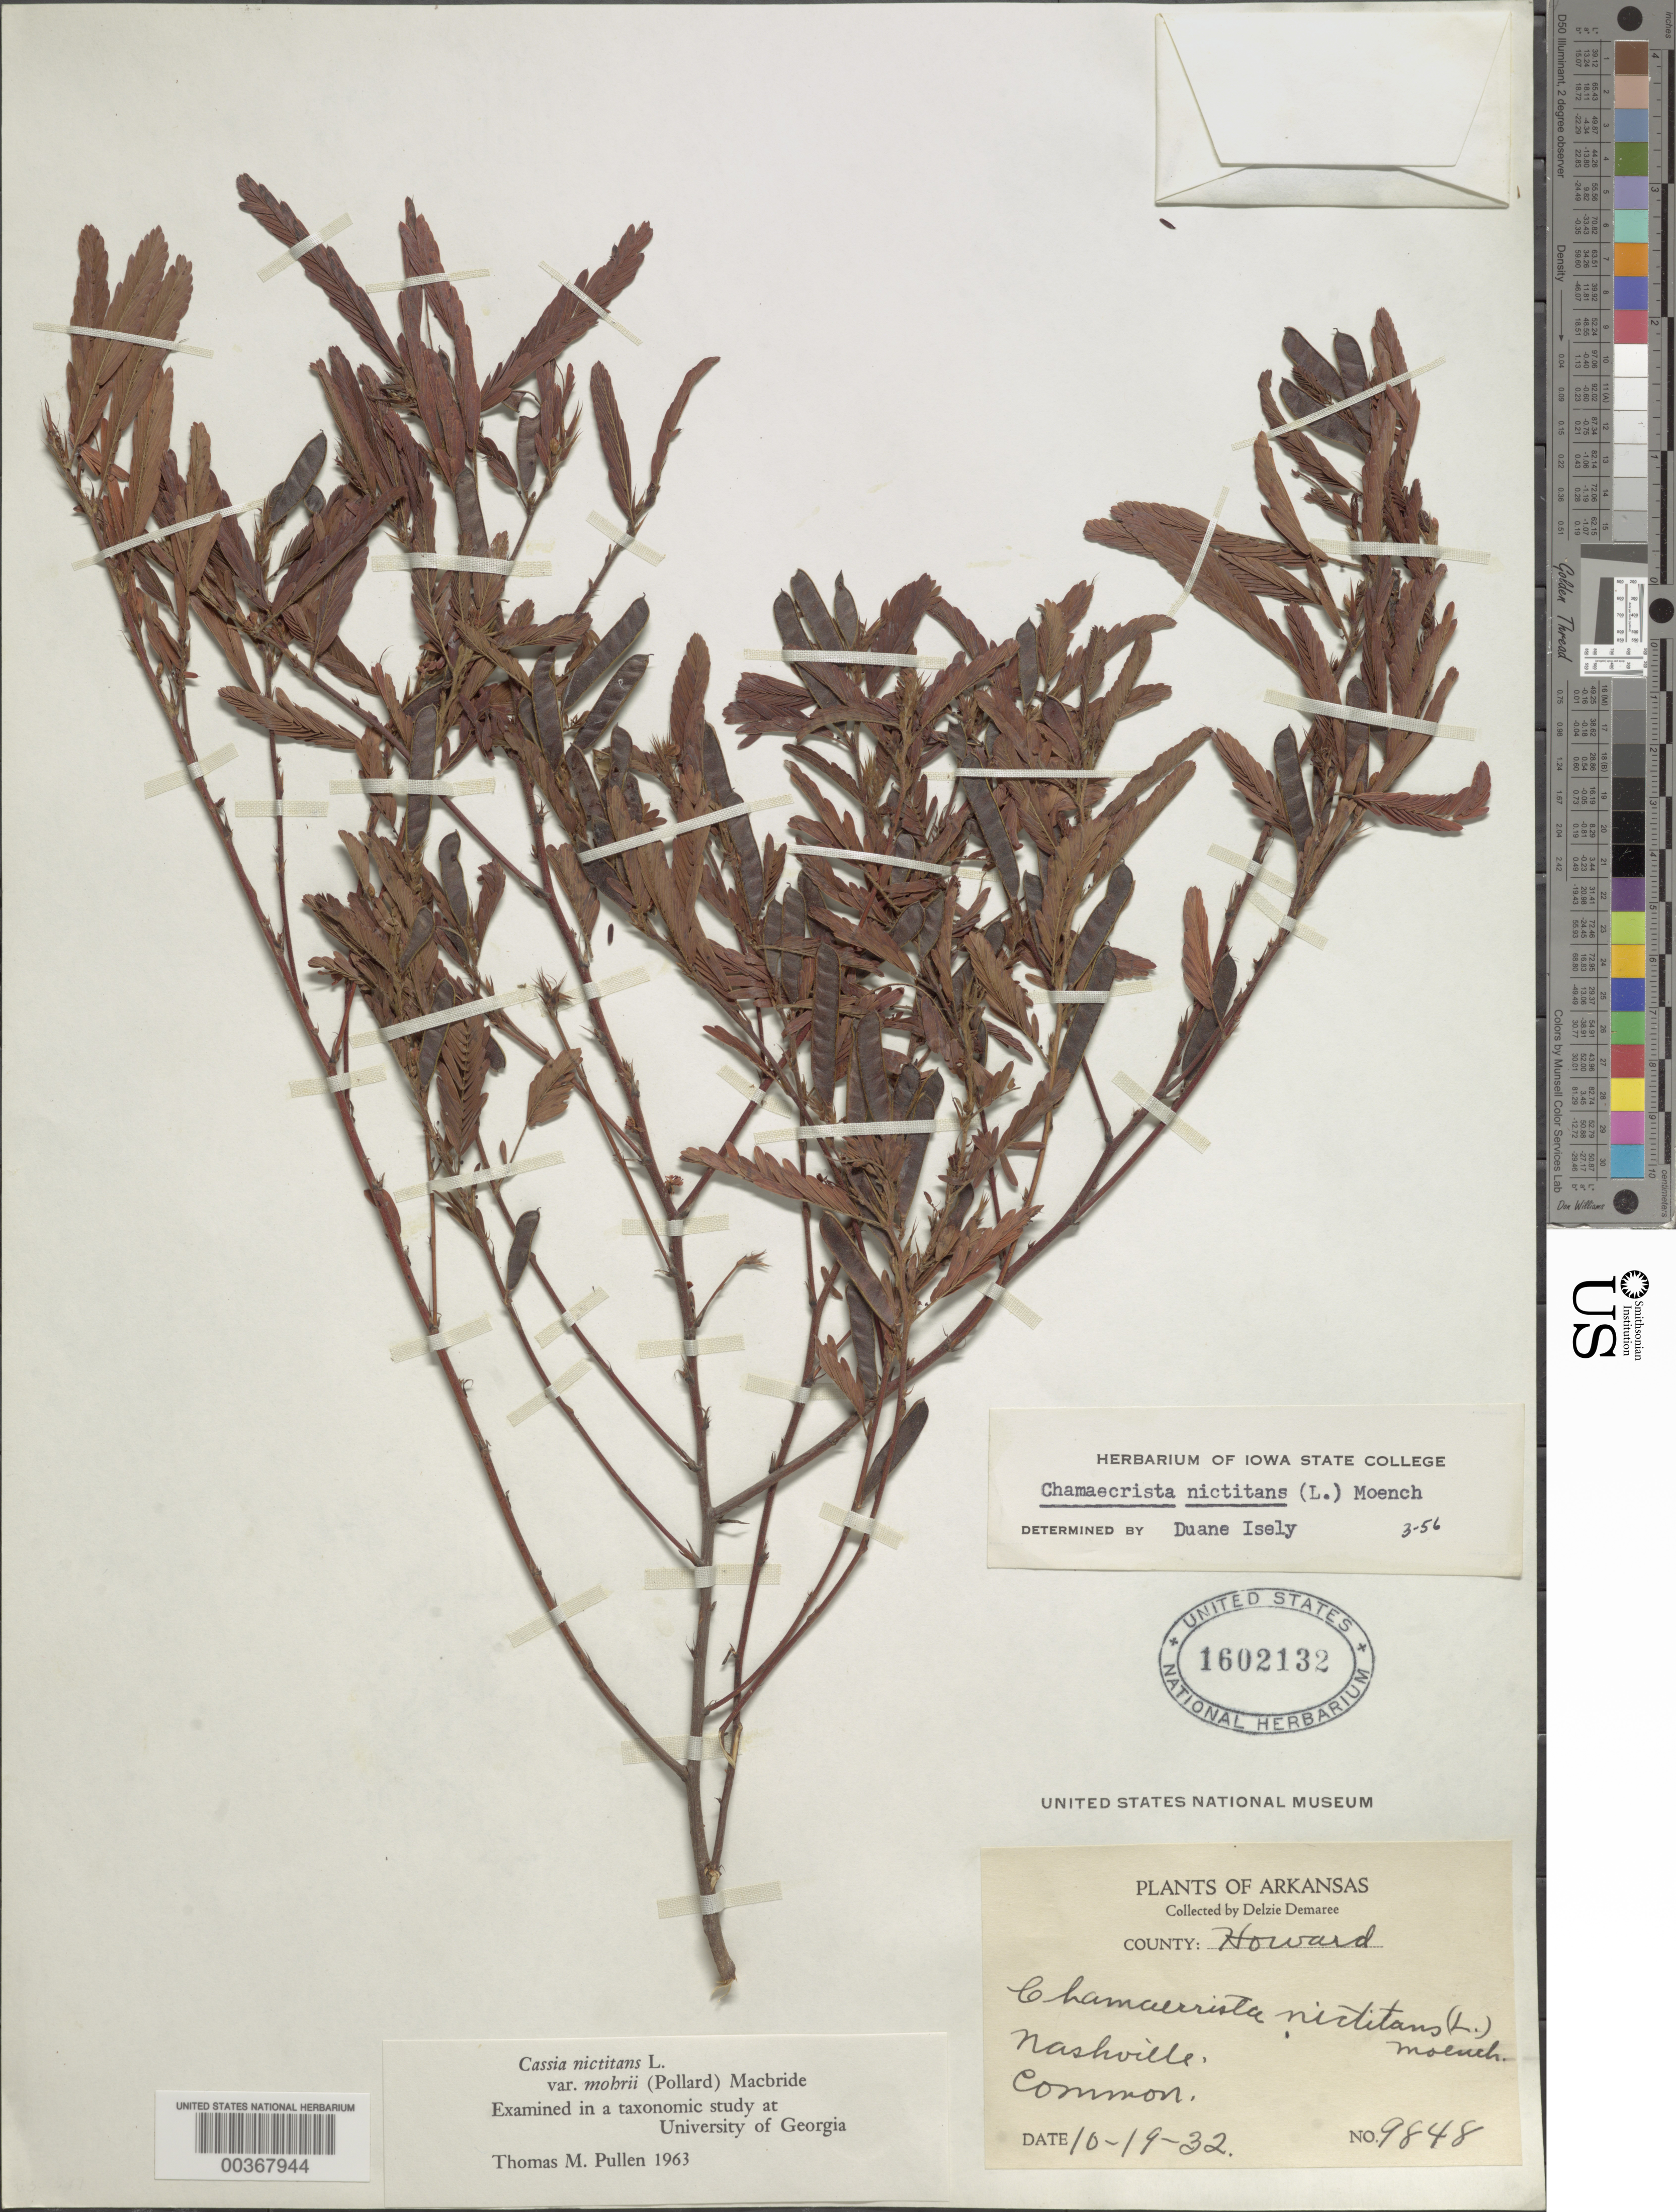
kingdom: Plantae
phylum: Tracheophyta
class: Magnoliopsida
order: Fabales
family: Fabaceae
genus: Chamaecrista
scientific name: Chamaecrista nictitans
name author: (L.) Moench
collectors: D. Demaree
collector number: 9848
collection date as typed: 19 Oct 1932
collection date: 1932-10-19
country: United States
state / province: Arkansas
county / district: Howard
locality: Nashville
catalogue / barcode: US 1602132